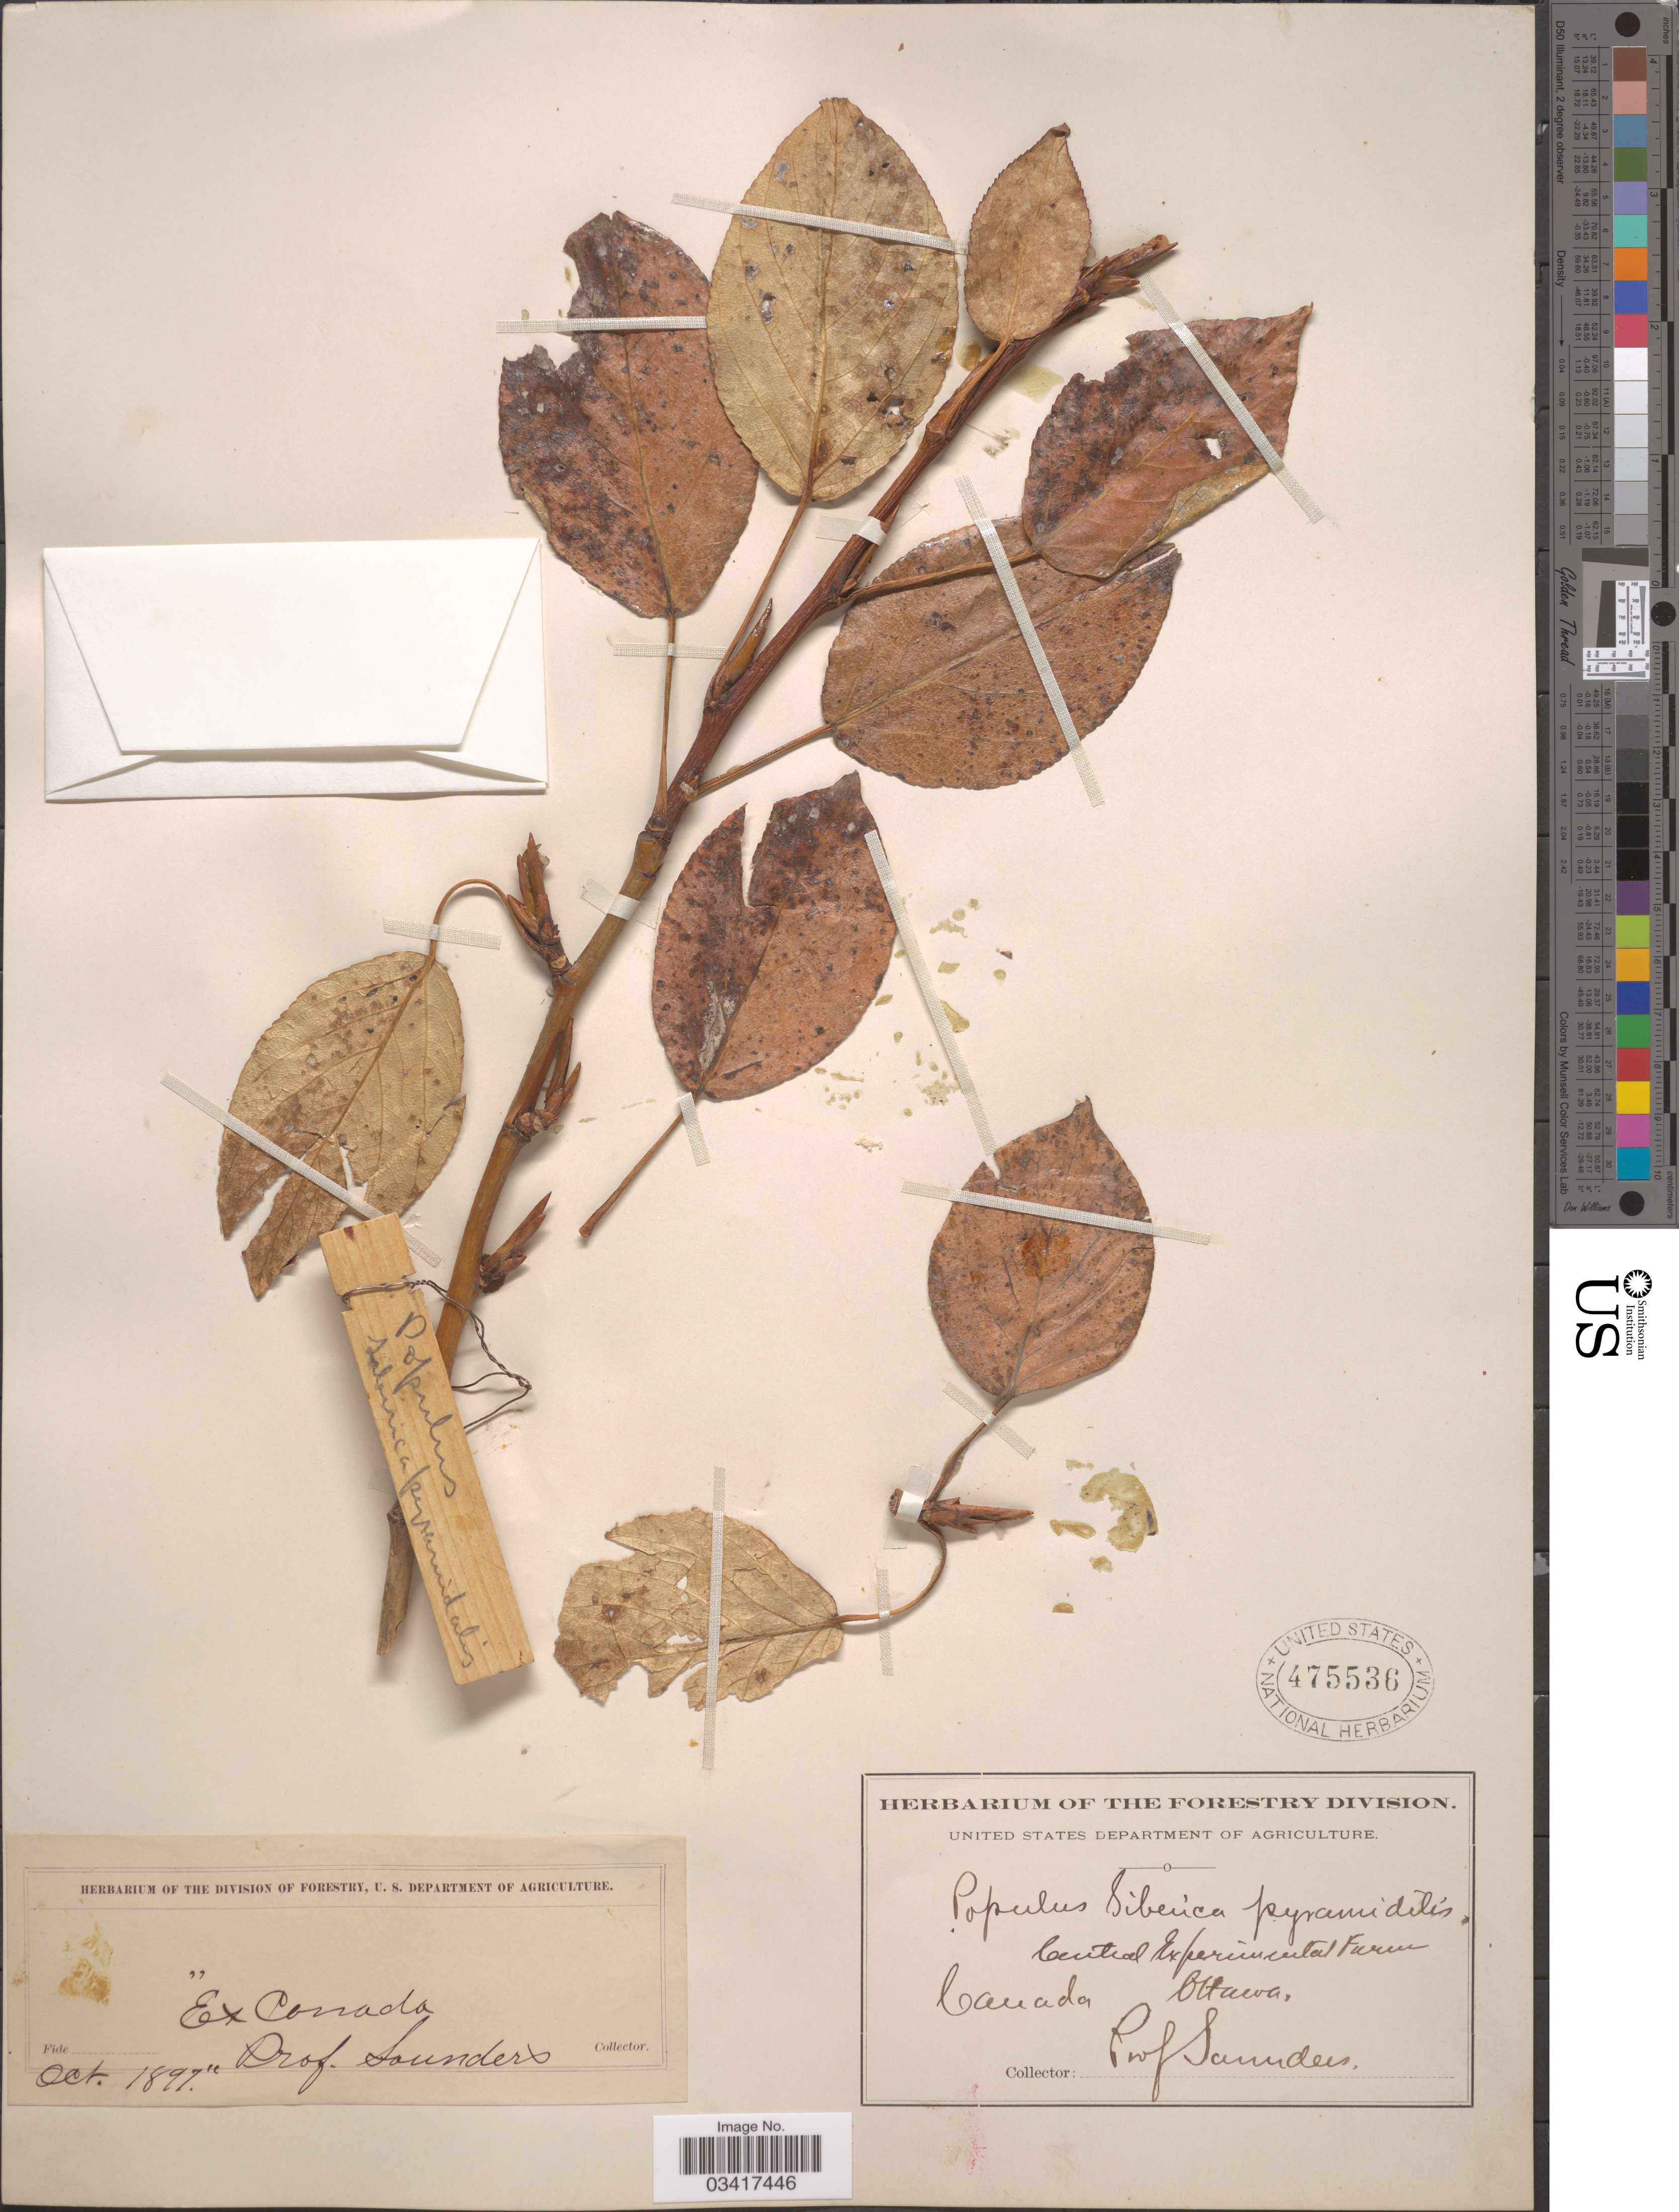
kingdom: Plantae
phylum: Tracheophyta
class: Magnoliopsida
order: Malpighiales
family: Salicaceae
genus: Populus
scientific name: Populus sibirica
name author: Tausch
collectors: Prof. Saunders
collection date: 1897-10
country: Canada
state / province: Ontario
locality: Central Experimental Farm. Ottawa.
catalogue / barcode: US 475536